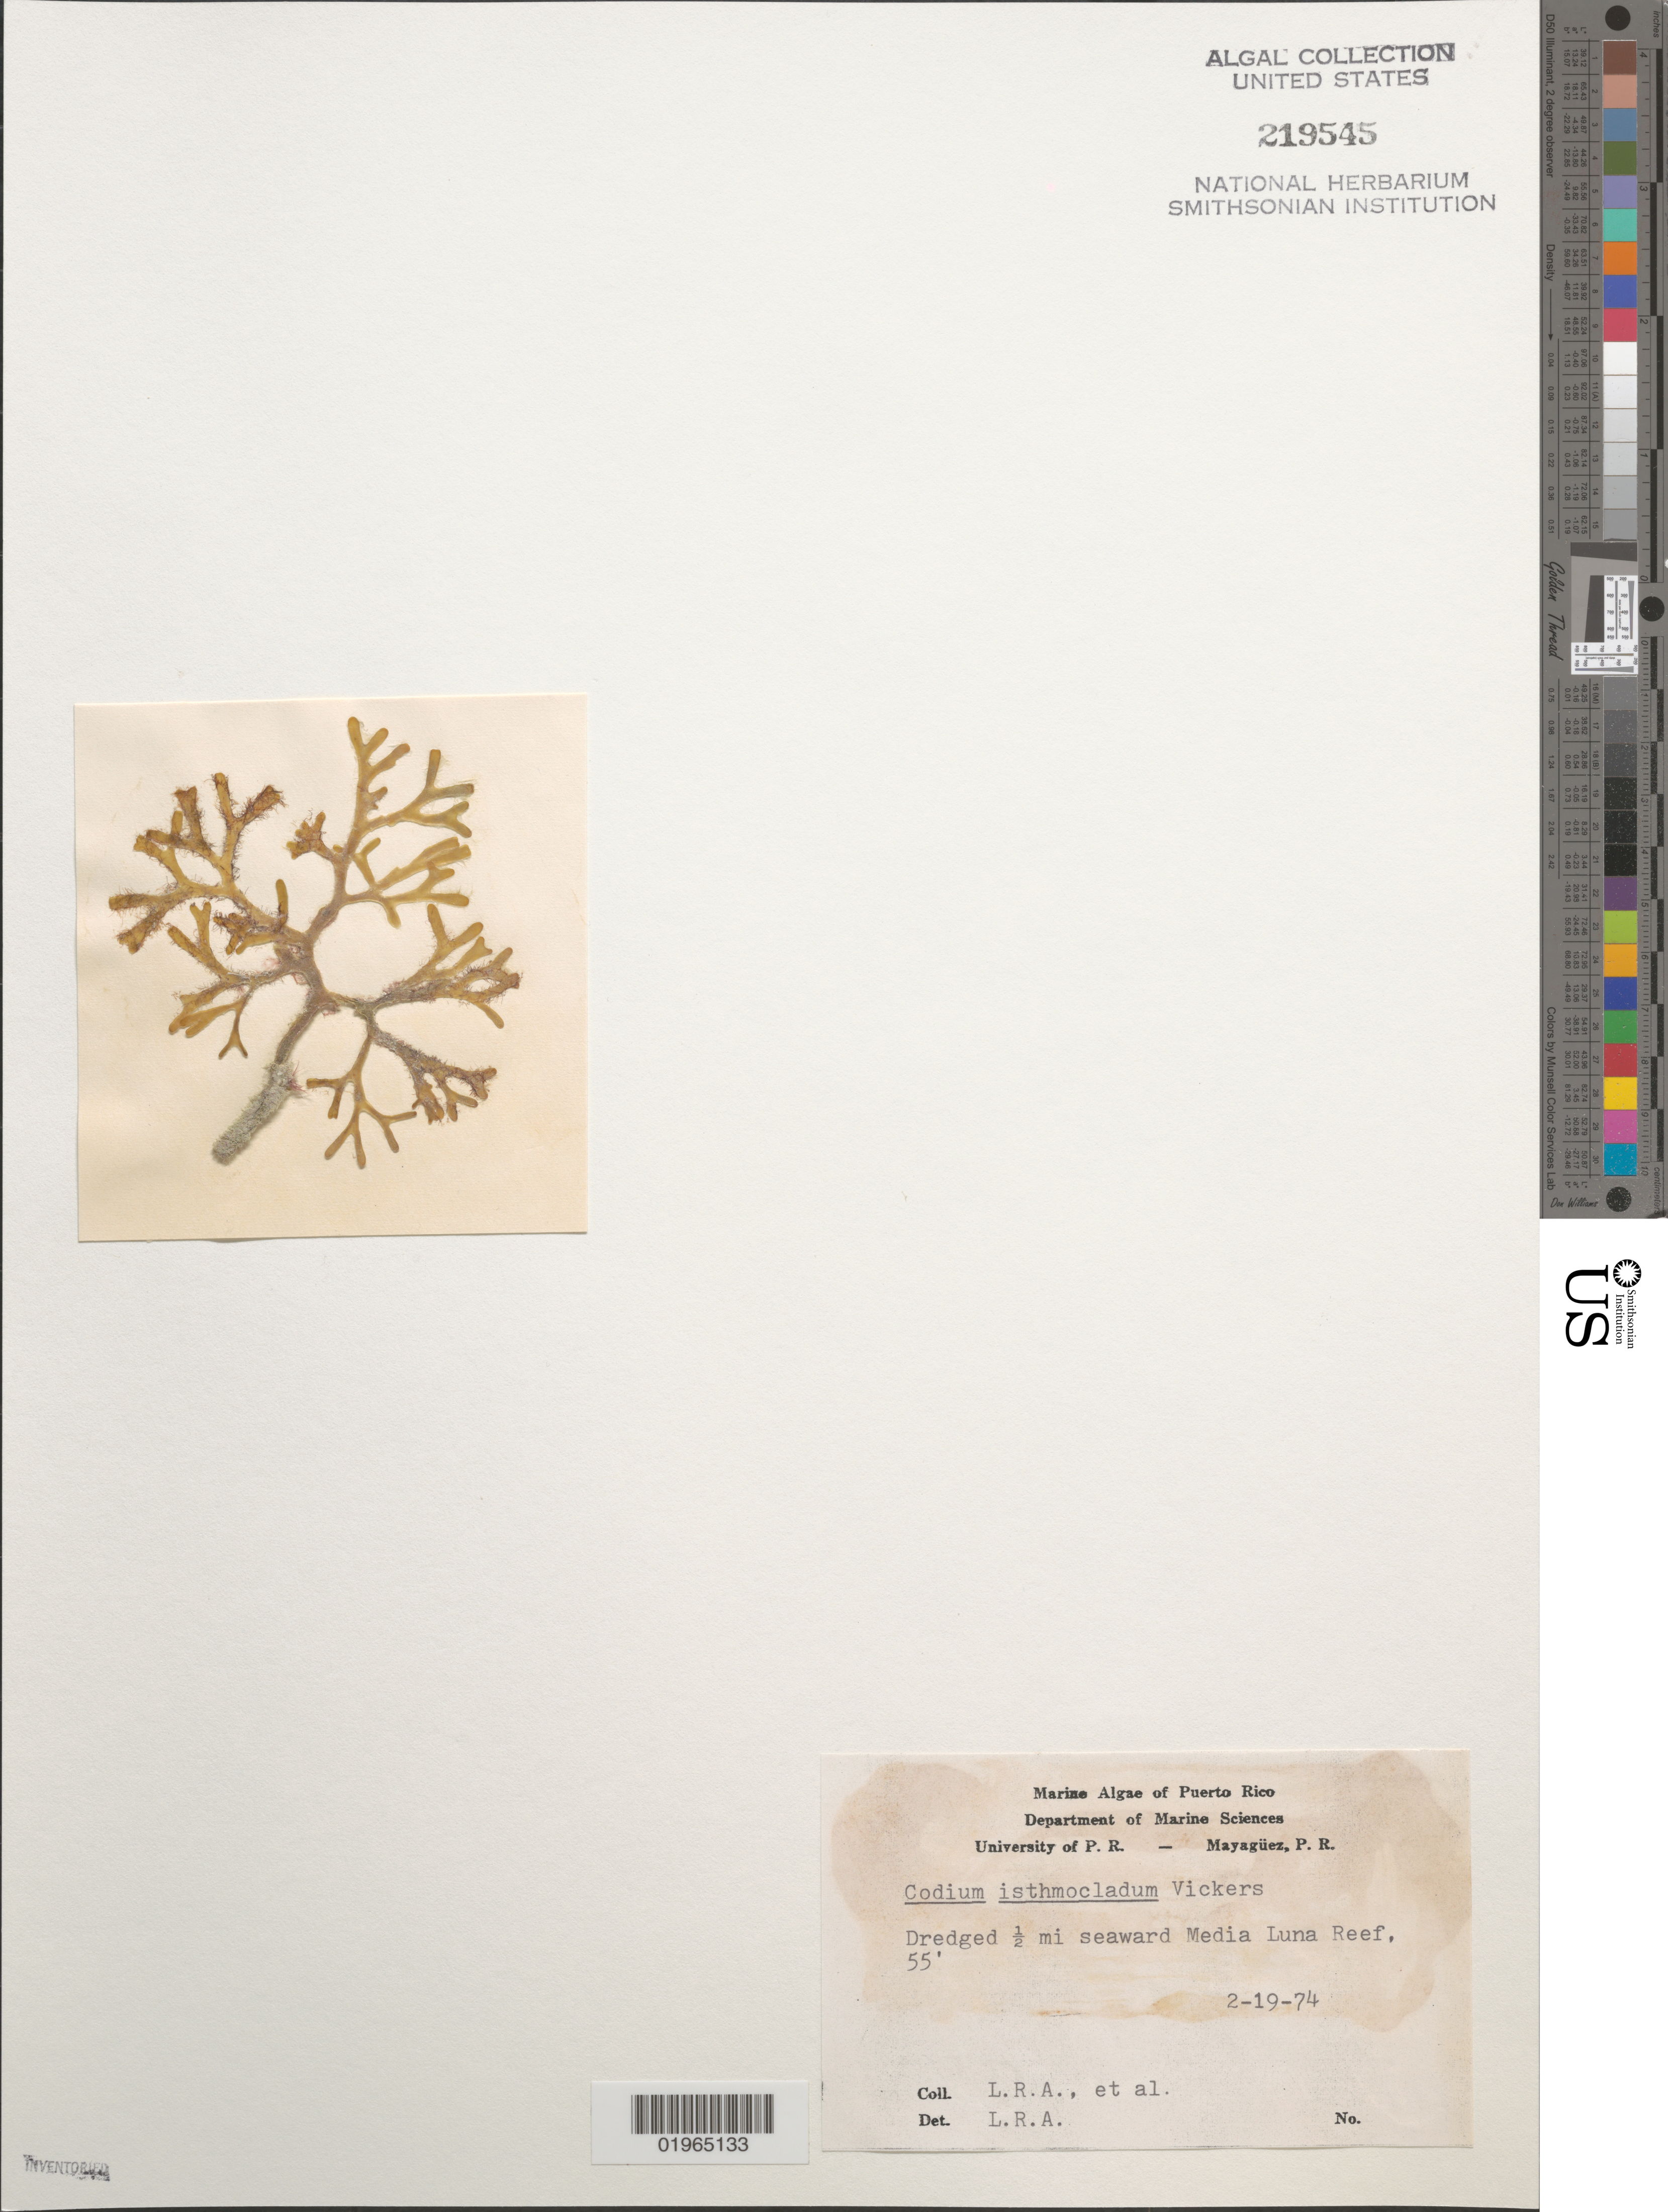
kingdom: Plantae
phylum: Chlorophyta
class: Ulvophyceae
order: Bryopsidales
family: Codiaceae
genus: Codium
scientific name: Codium isthmocladum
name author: Vickers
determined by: Almodovar, L. R.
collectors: L. Almodovar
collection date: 1974-02-19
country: Puerto Rico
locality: Dredged 1/2 mi seaward Media Luna Reef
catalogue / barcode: US 219545